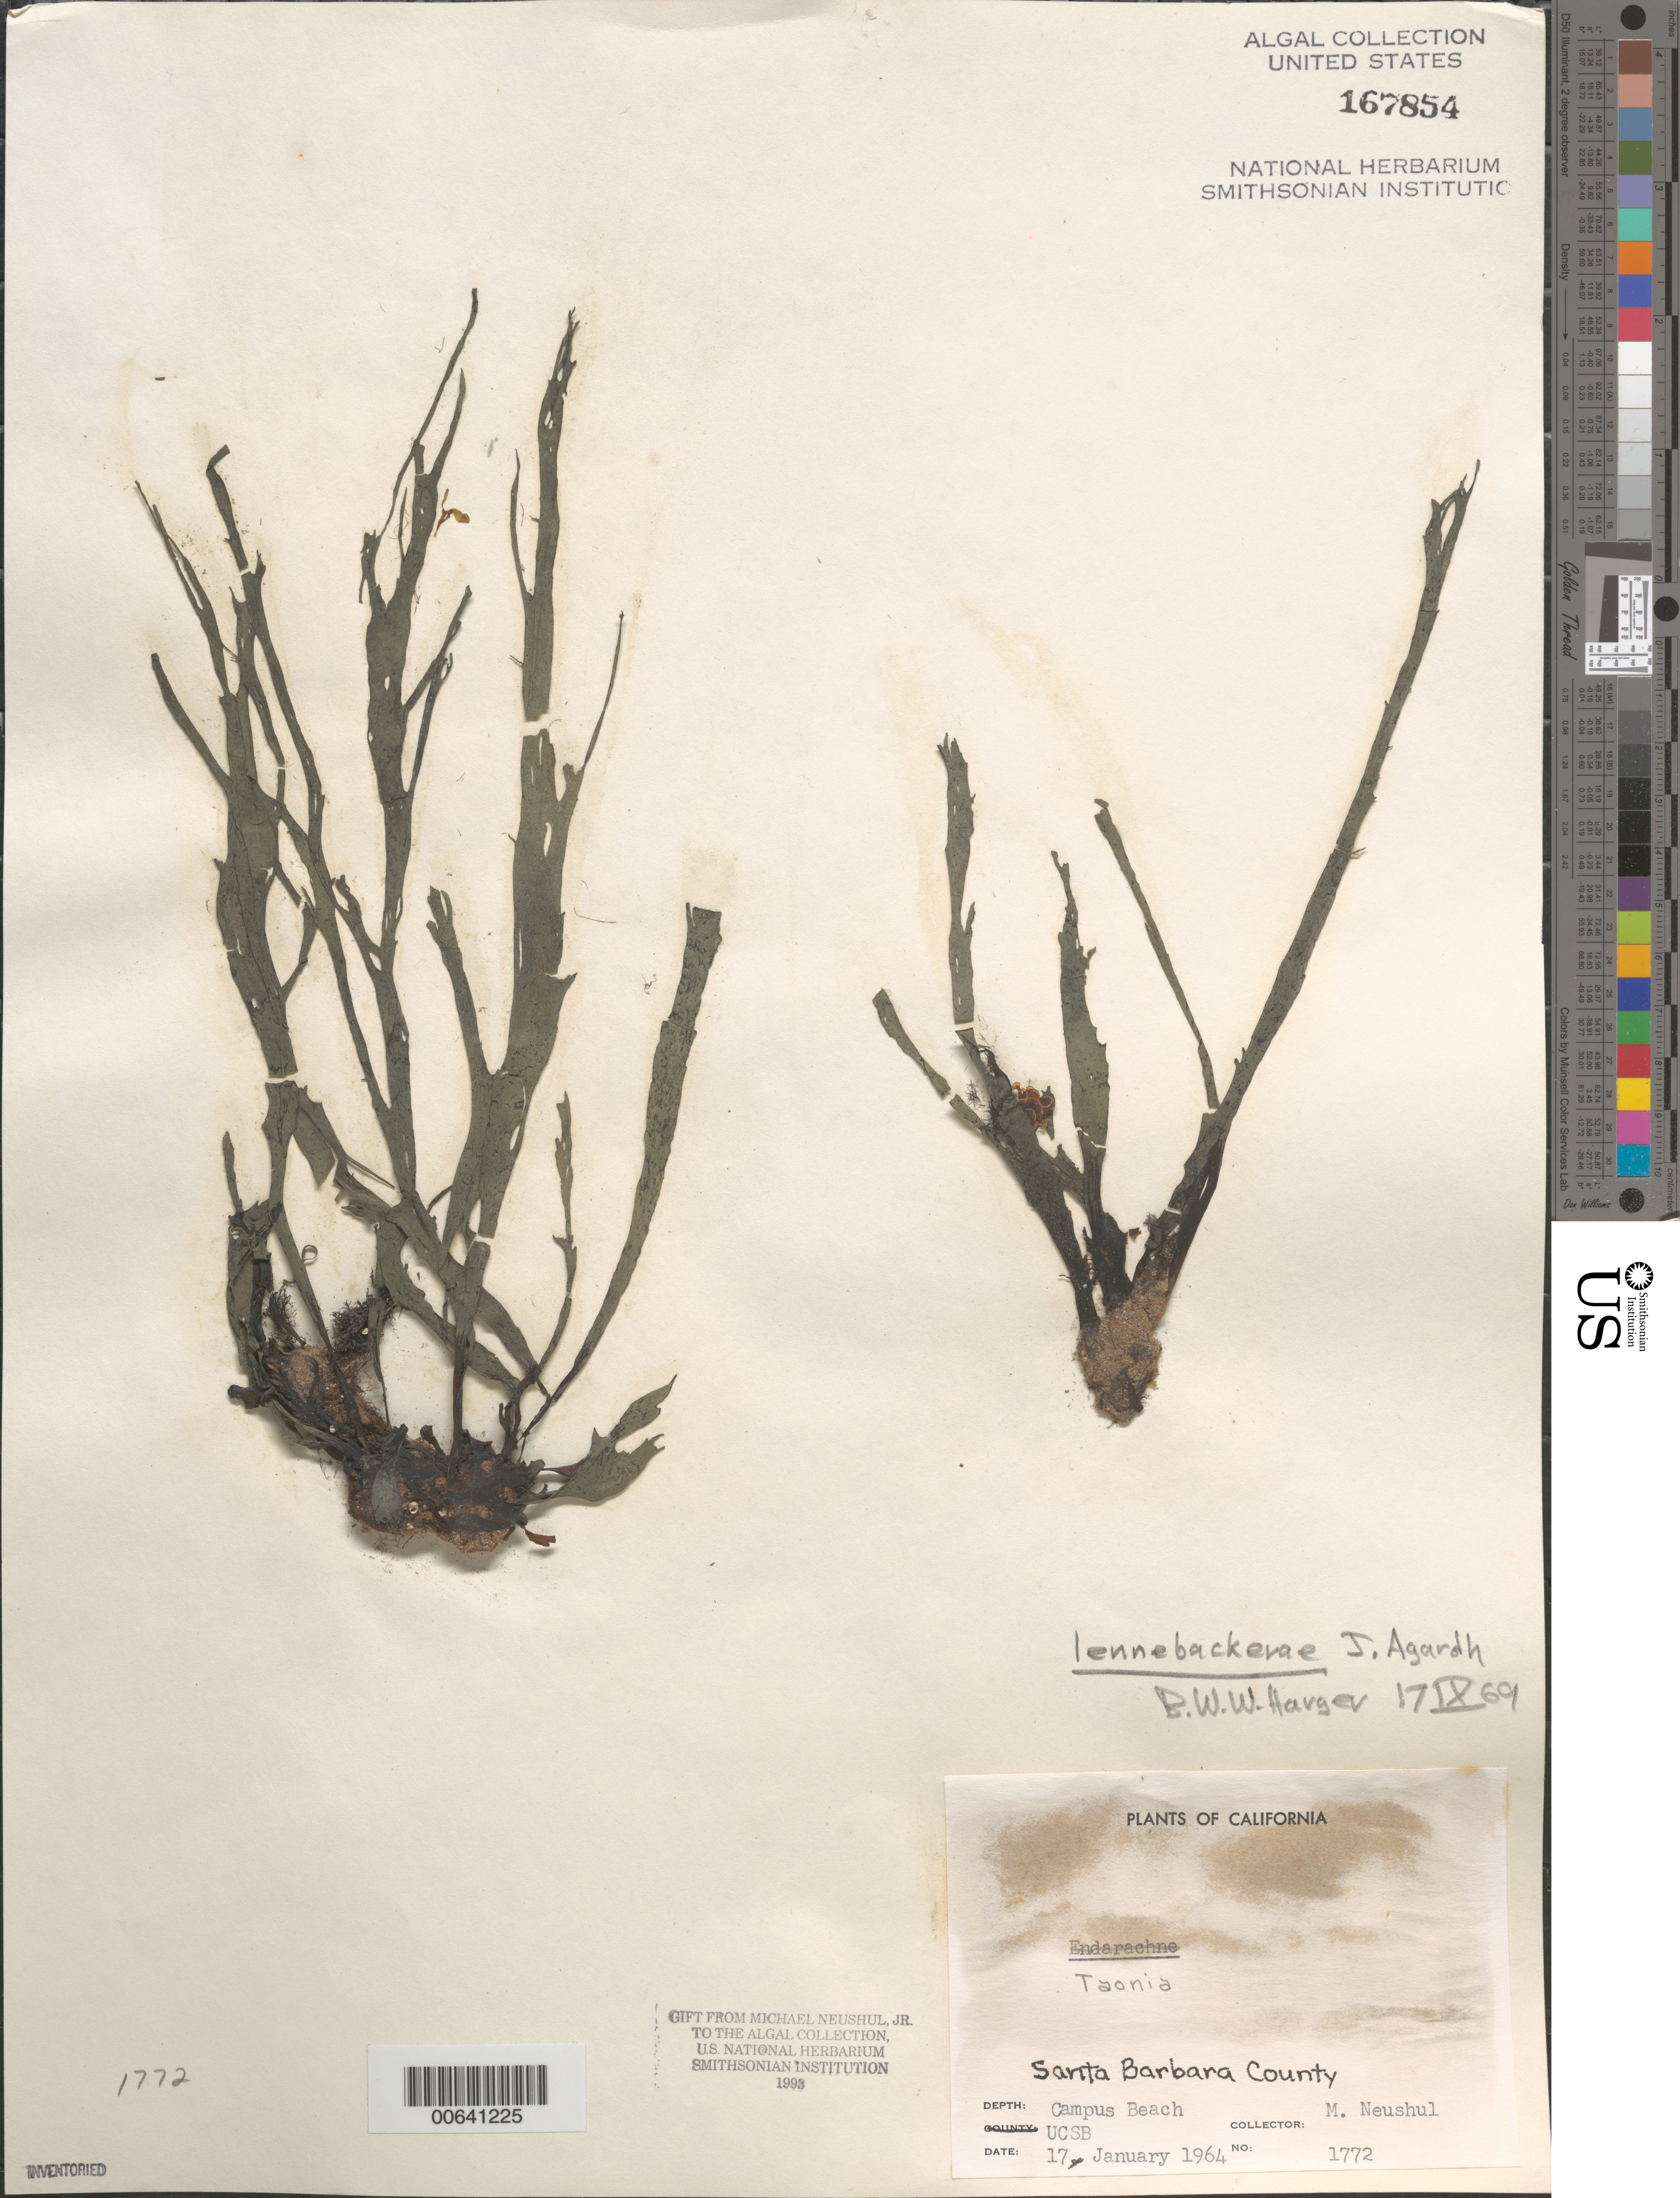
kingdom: Chromista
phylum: Ochrophyta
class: Phaeophyceae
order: Dictyotales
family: Dictyotaceae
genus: Taonia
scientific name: Taonia lennebackerae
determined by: Harger, B. W. W.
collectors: M. Neushul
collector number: Neushul 1772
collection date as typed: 17 Jan 1964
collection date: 1964-01-17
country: United States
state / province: California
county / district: Santa Barbara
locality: Campus Beach, University of California Santa Barbara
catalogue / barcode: US 167854